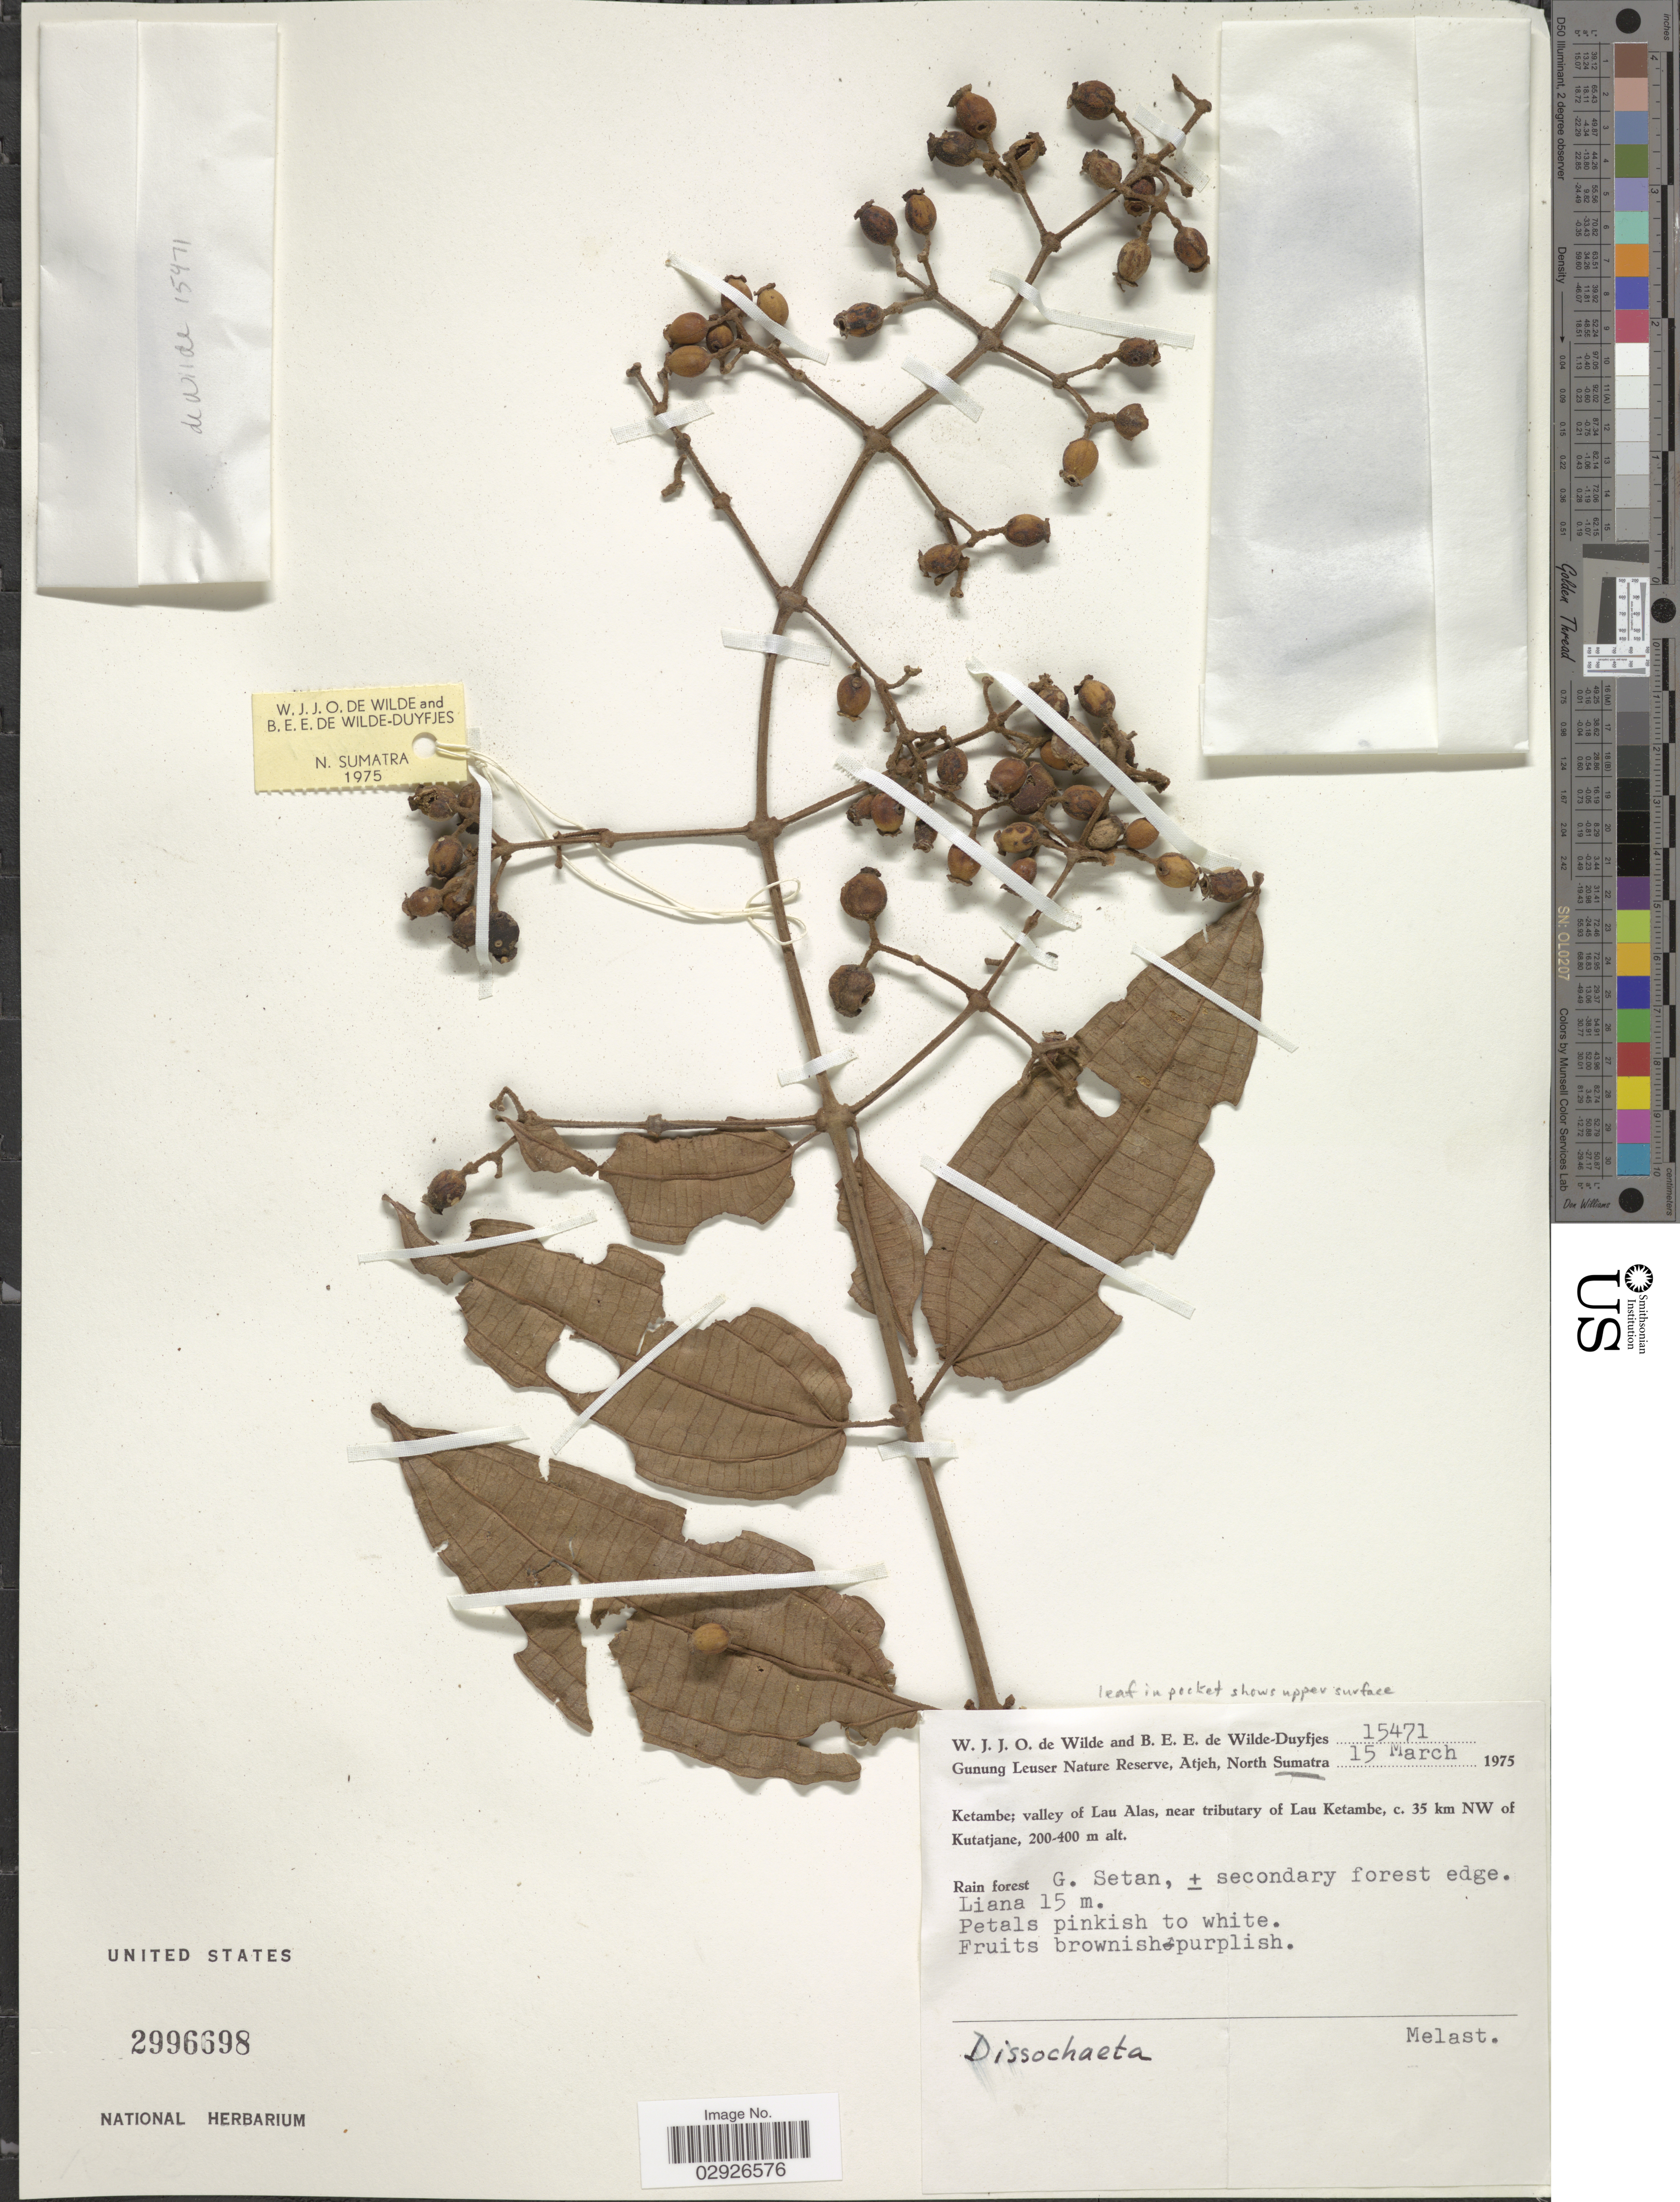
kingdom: Plantae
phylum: Tracheophyta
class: Magnoliopsida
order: Myrtales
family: Melastomataceae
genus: Dissochaeta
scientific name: Dissochaeta sp.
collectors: W. J. de Wilde & B. E. de Wilde-Duyfjes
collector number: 15471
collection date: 1975-03-15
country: Indonesia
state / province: Sumatra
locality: Gunung Leuser Nature Reserve, Atjeh, North Sumatra. Ketambe; valley of Lau Alas, near tributary of Lau Ketambe, c. 35 km NW of Kutatjane. G. Setan.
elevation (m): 200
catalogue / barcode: US 2996698